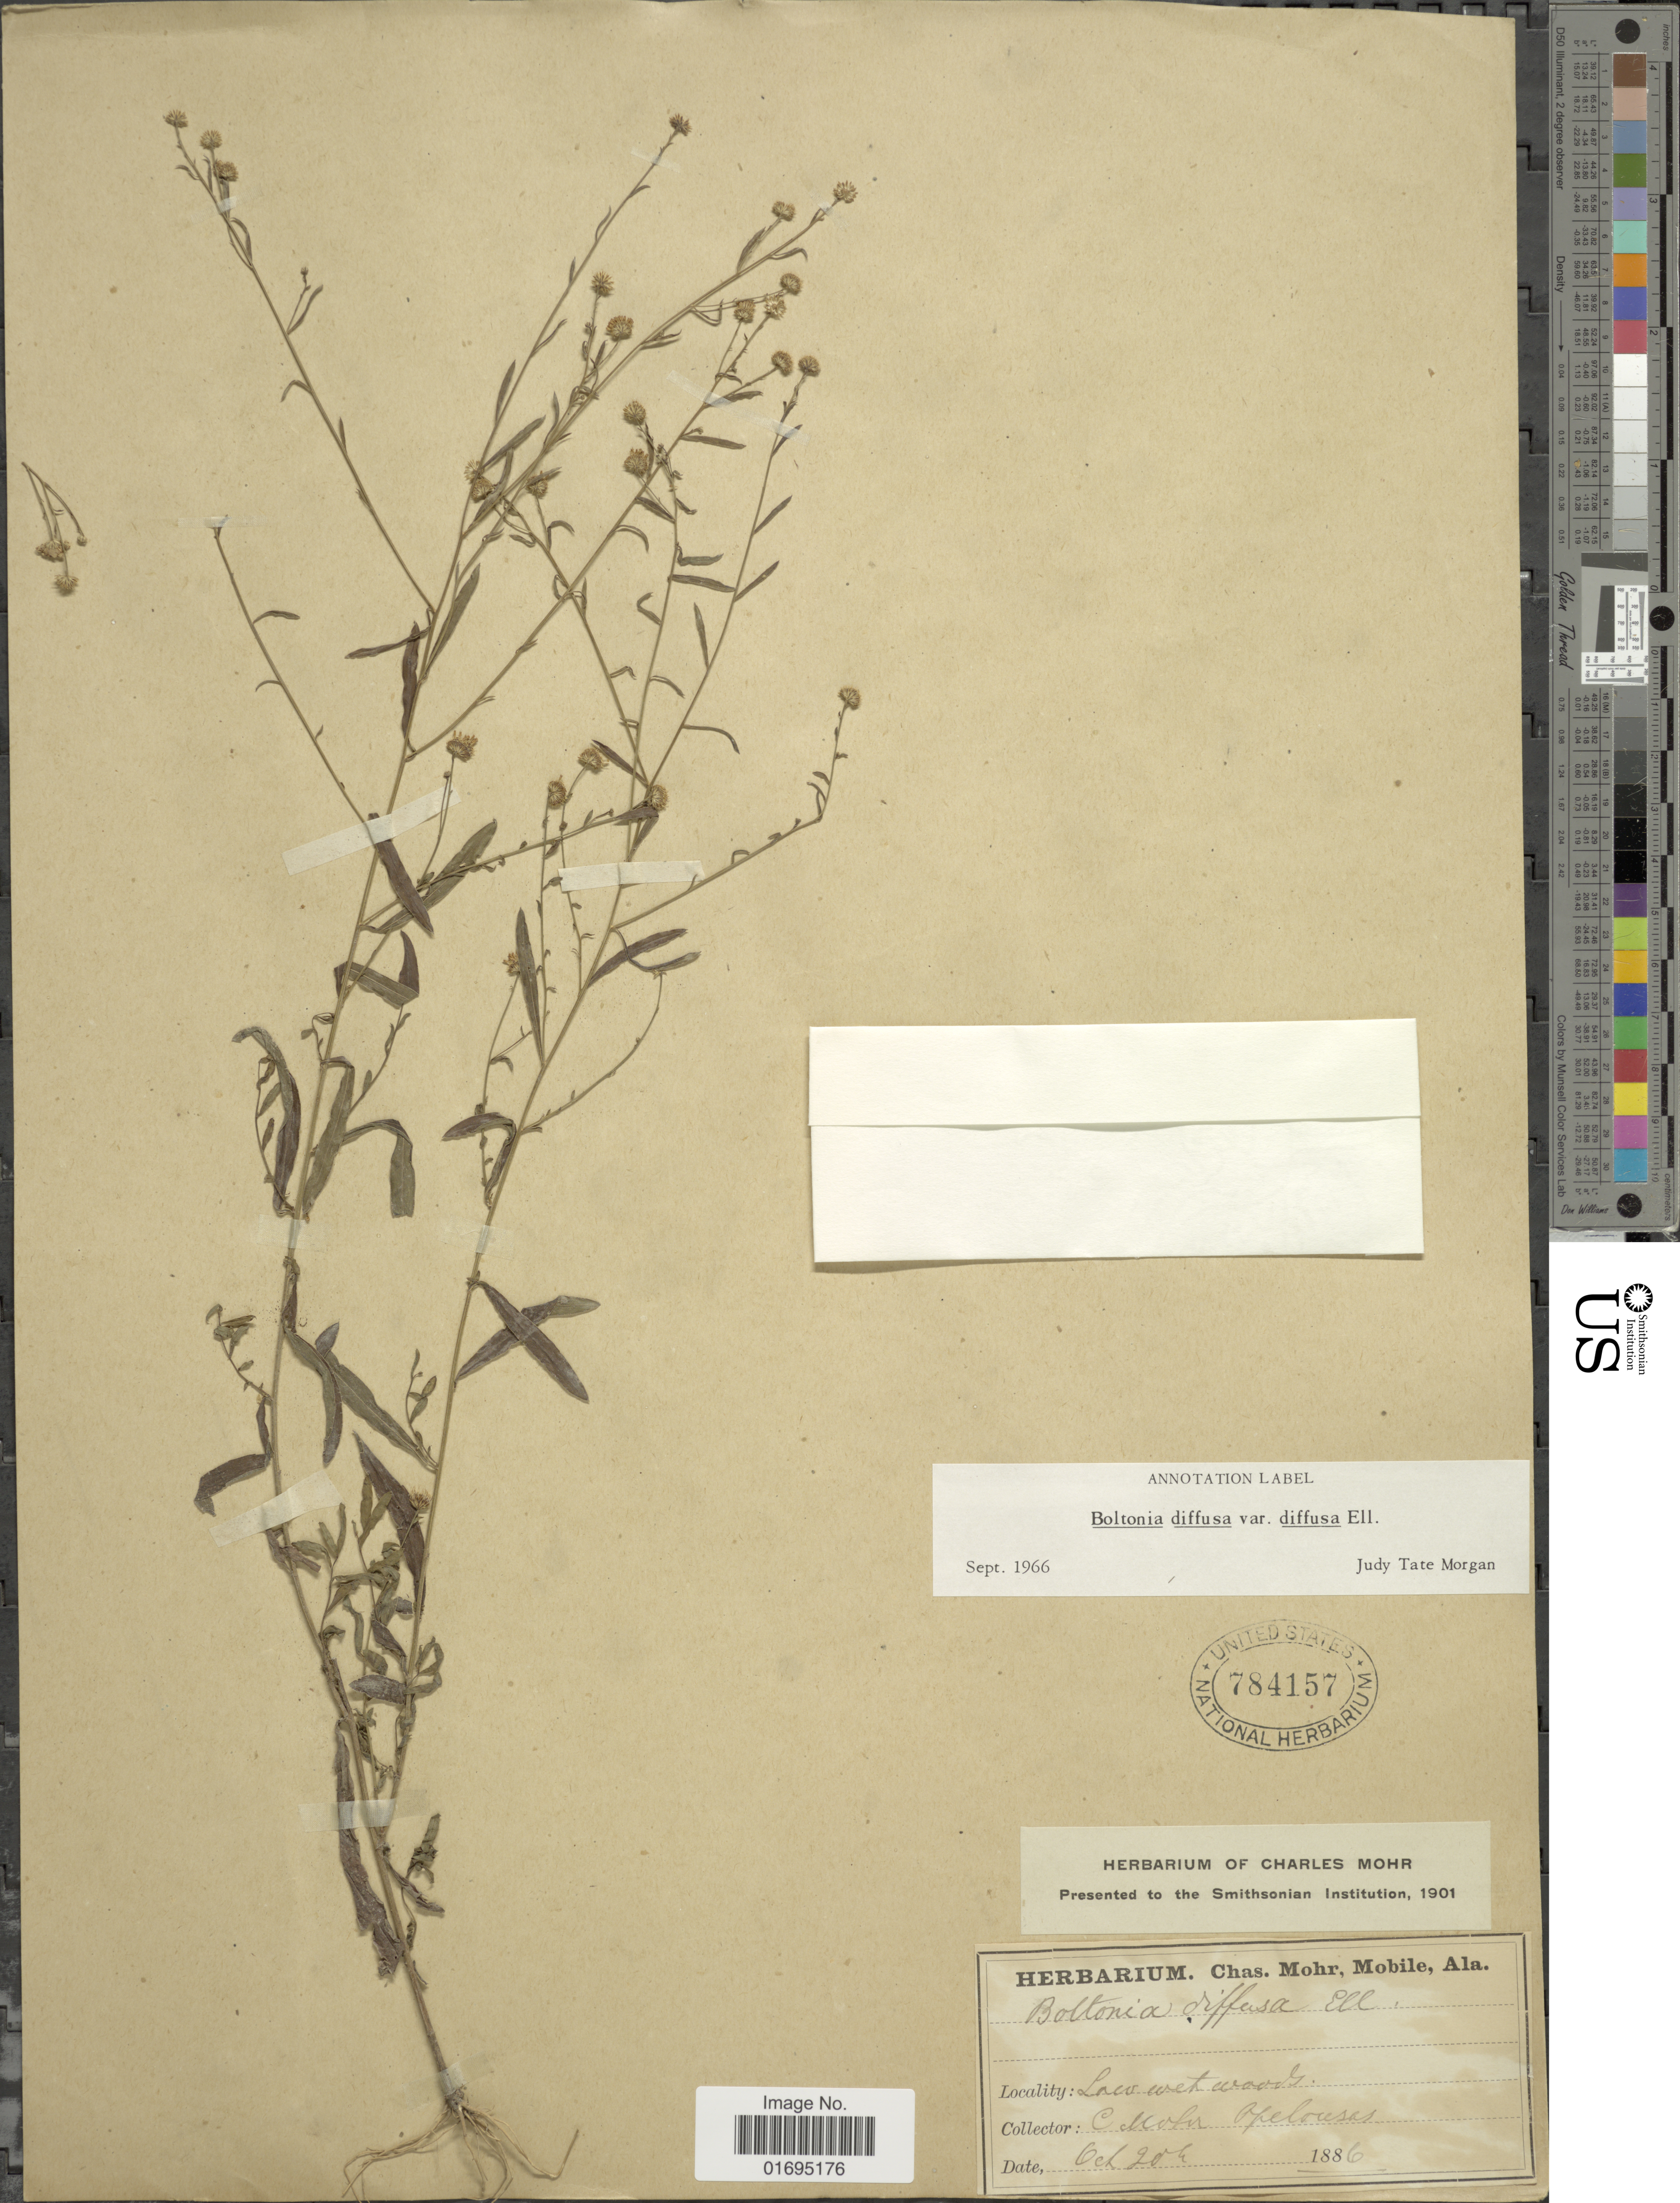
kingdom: Plantae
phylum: Tracheophyta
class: Magnoliopsida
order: Asterales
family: Asteraceae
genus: Boltonia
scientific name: Boltonia diffusa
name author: Elliott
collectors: C. T. Mohr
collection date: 1886-10-20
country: United States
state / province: Alabama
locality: Opelousas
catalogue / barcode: US 784157